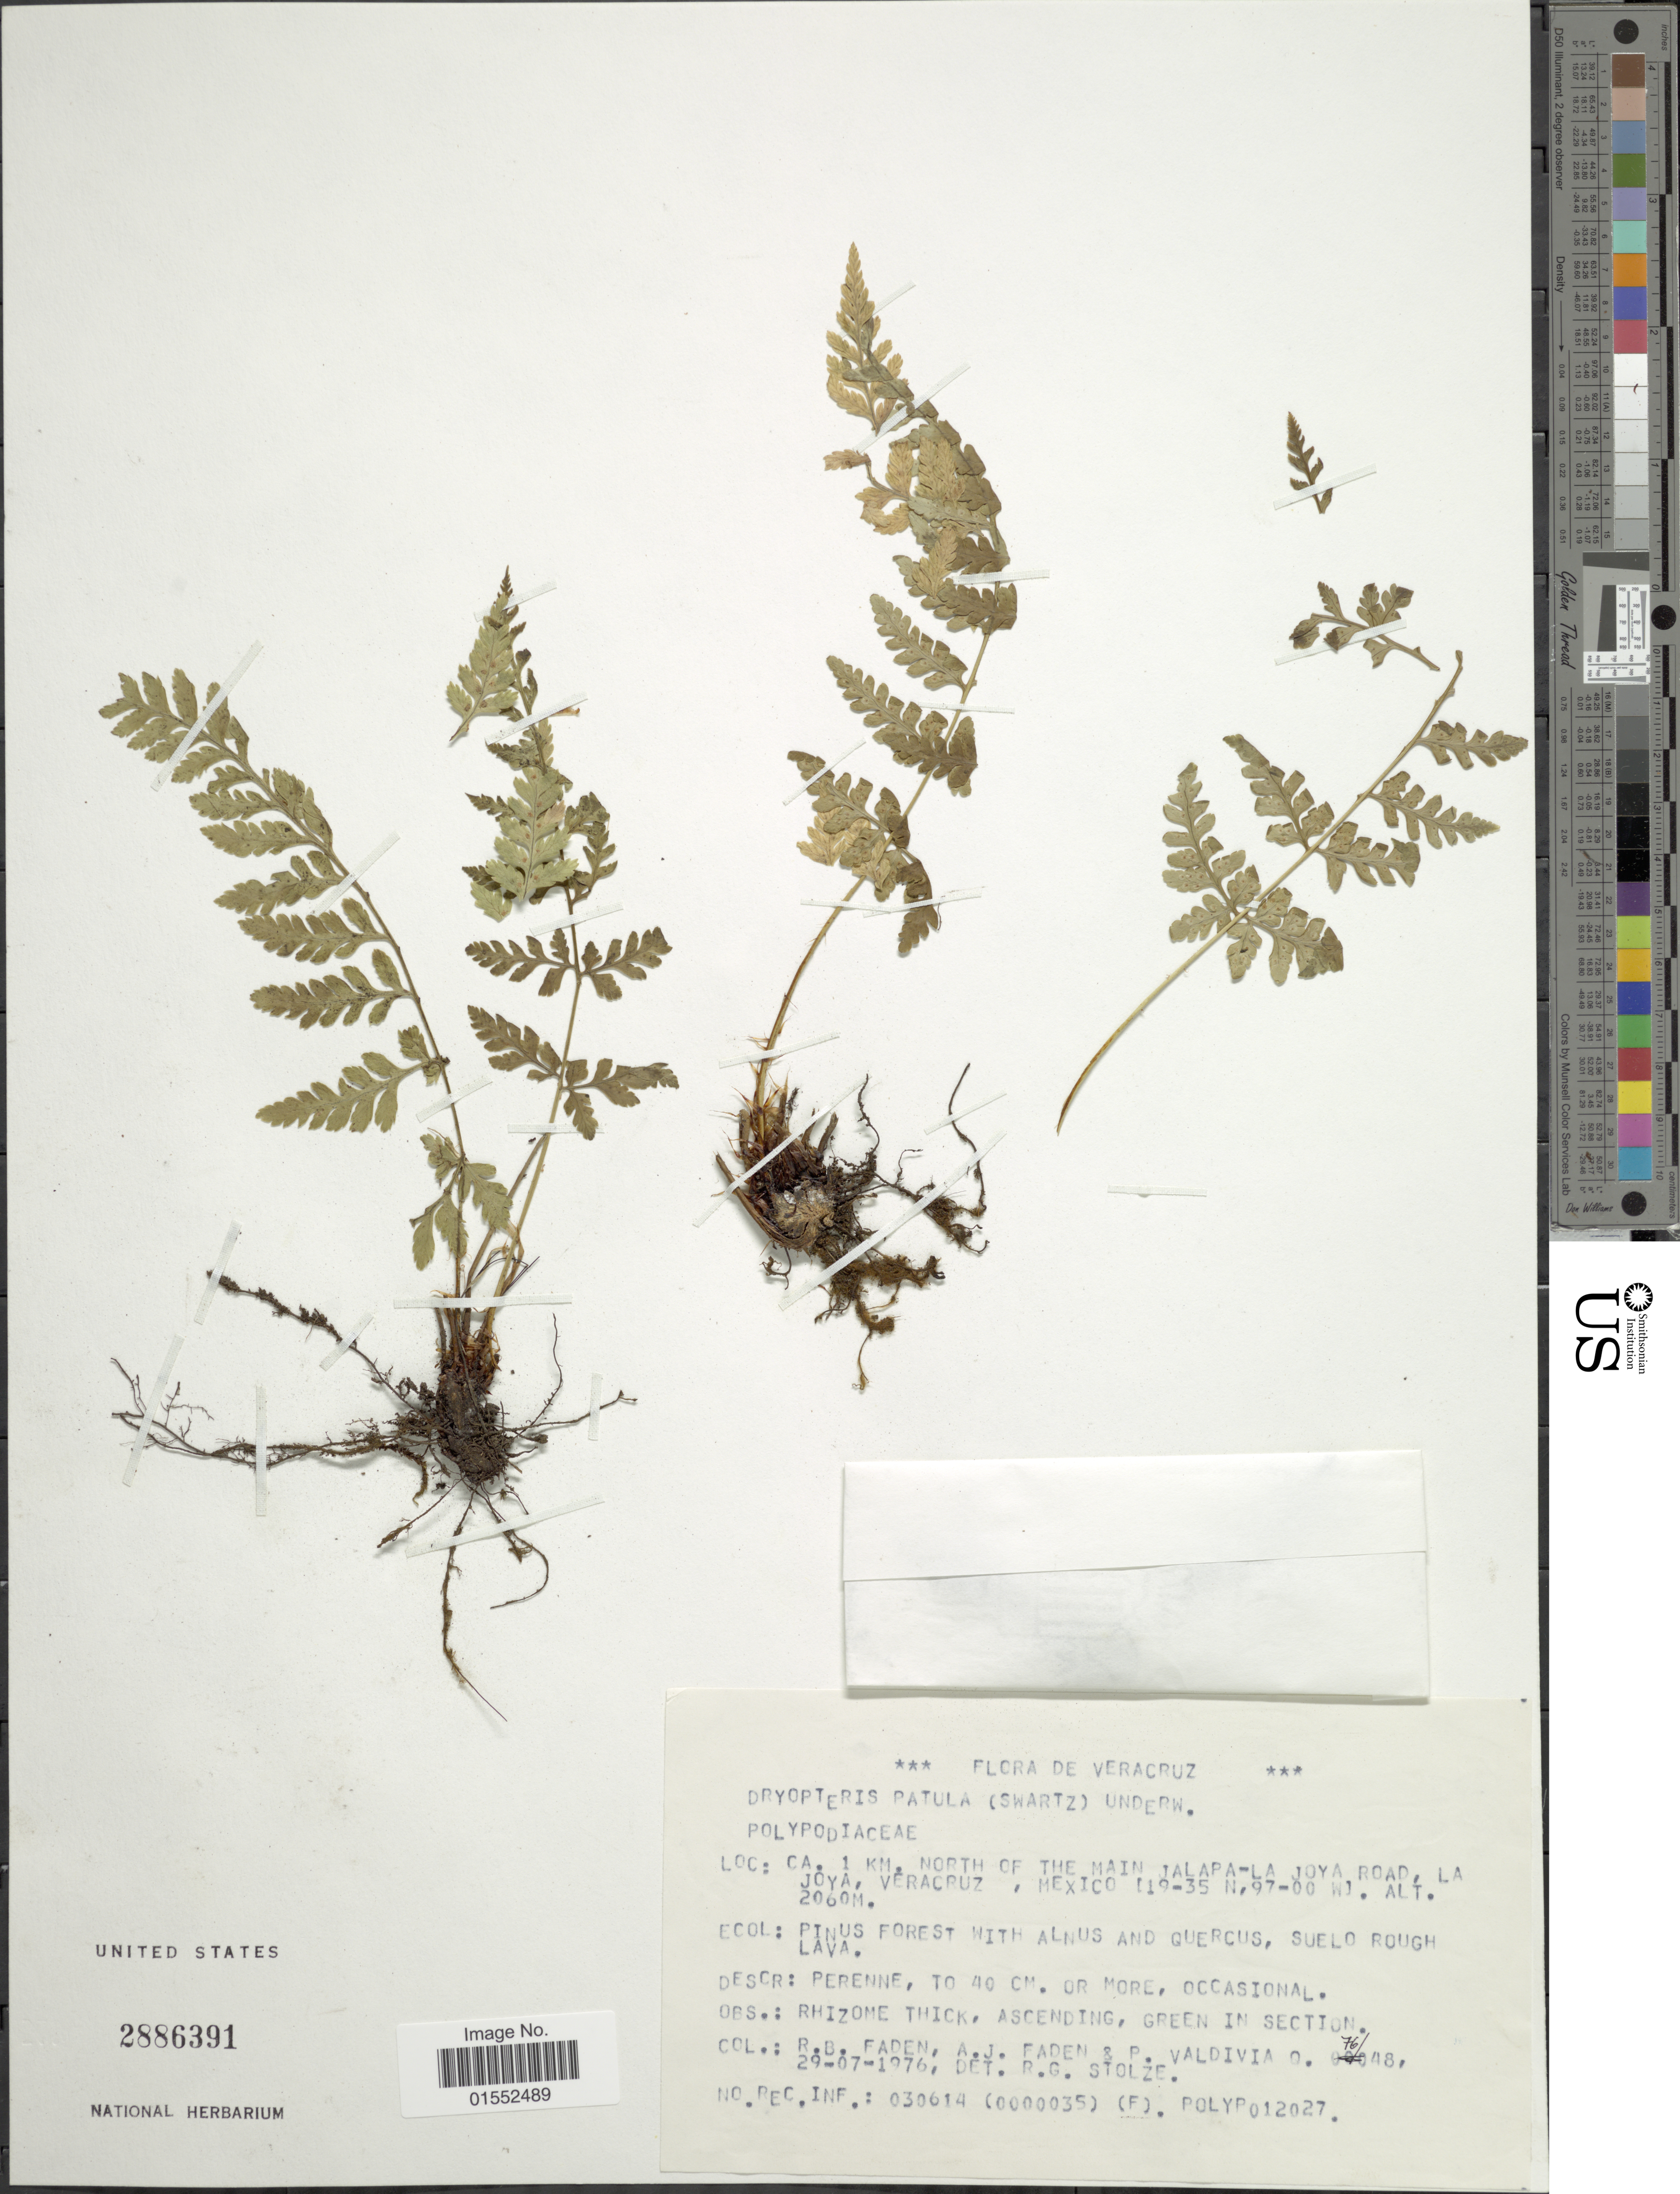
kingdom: Plantae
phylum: Tracheophyta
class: Polypodiopsida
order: Polypodiales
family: Dryopteridaceae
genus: Dryopteris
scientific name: Dryopteris patula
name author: (Sw.) Underw.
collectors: R. B. Faden, A. J. Faden & J. Valdivia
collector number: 78/48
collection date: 1976-07-29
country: Mexico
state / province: Veracruz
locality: Verza Cruz. 1 km North of the Main Jalapa-La Joya Road, La Joya, Vera Cruz, Mexico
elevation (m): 2060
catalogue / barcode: US 2886391